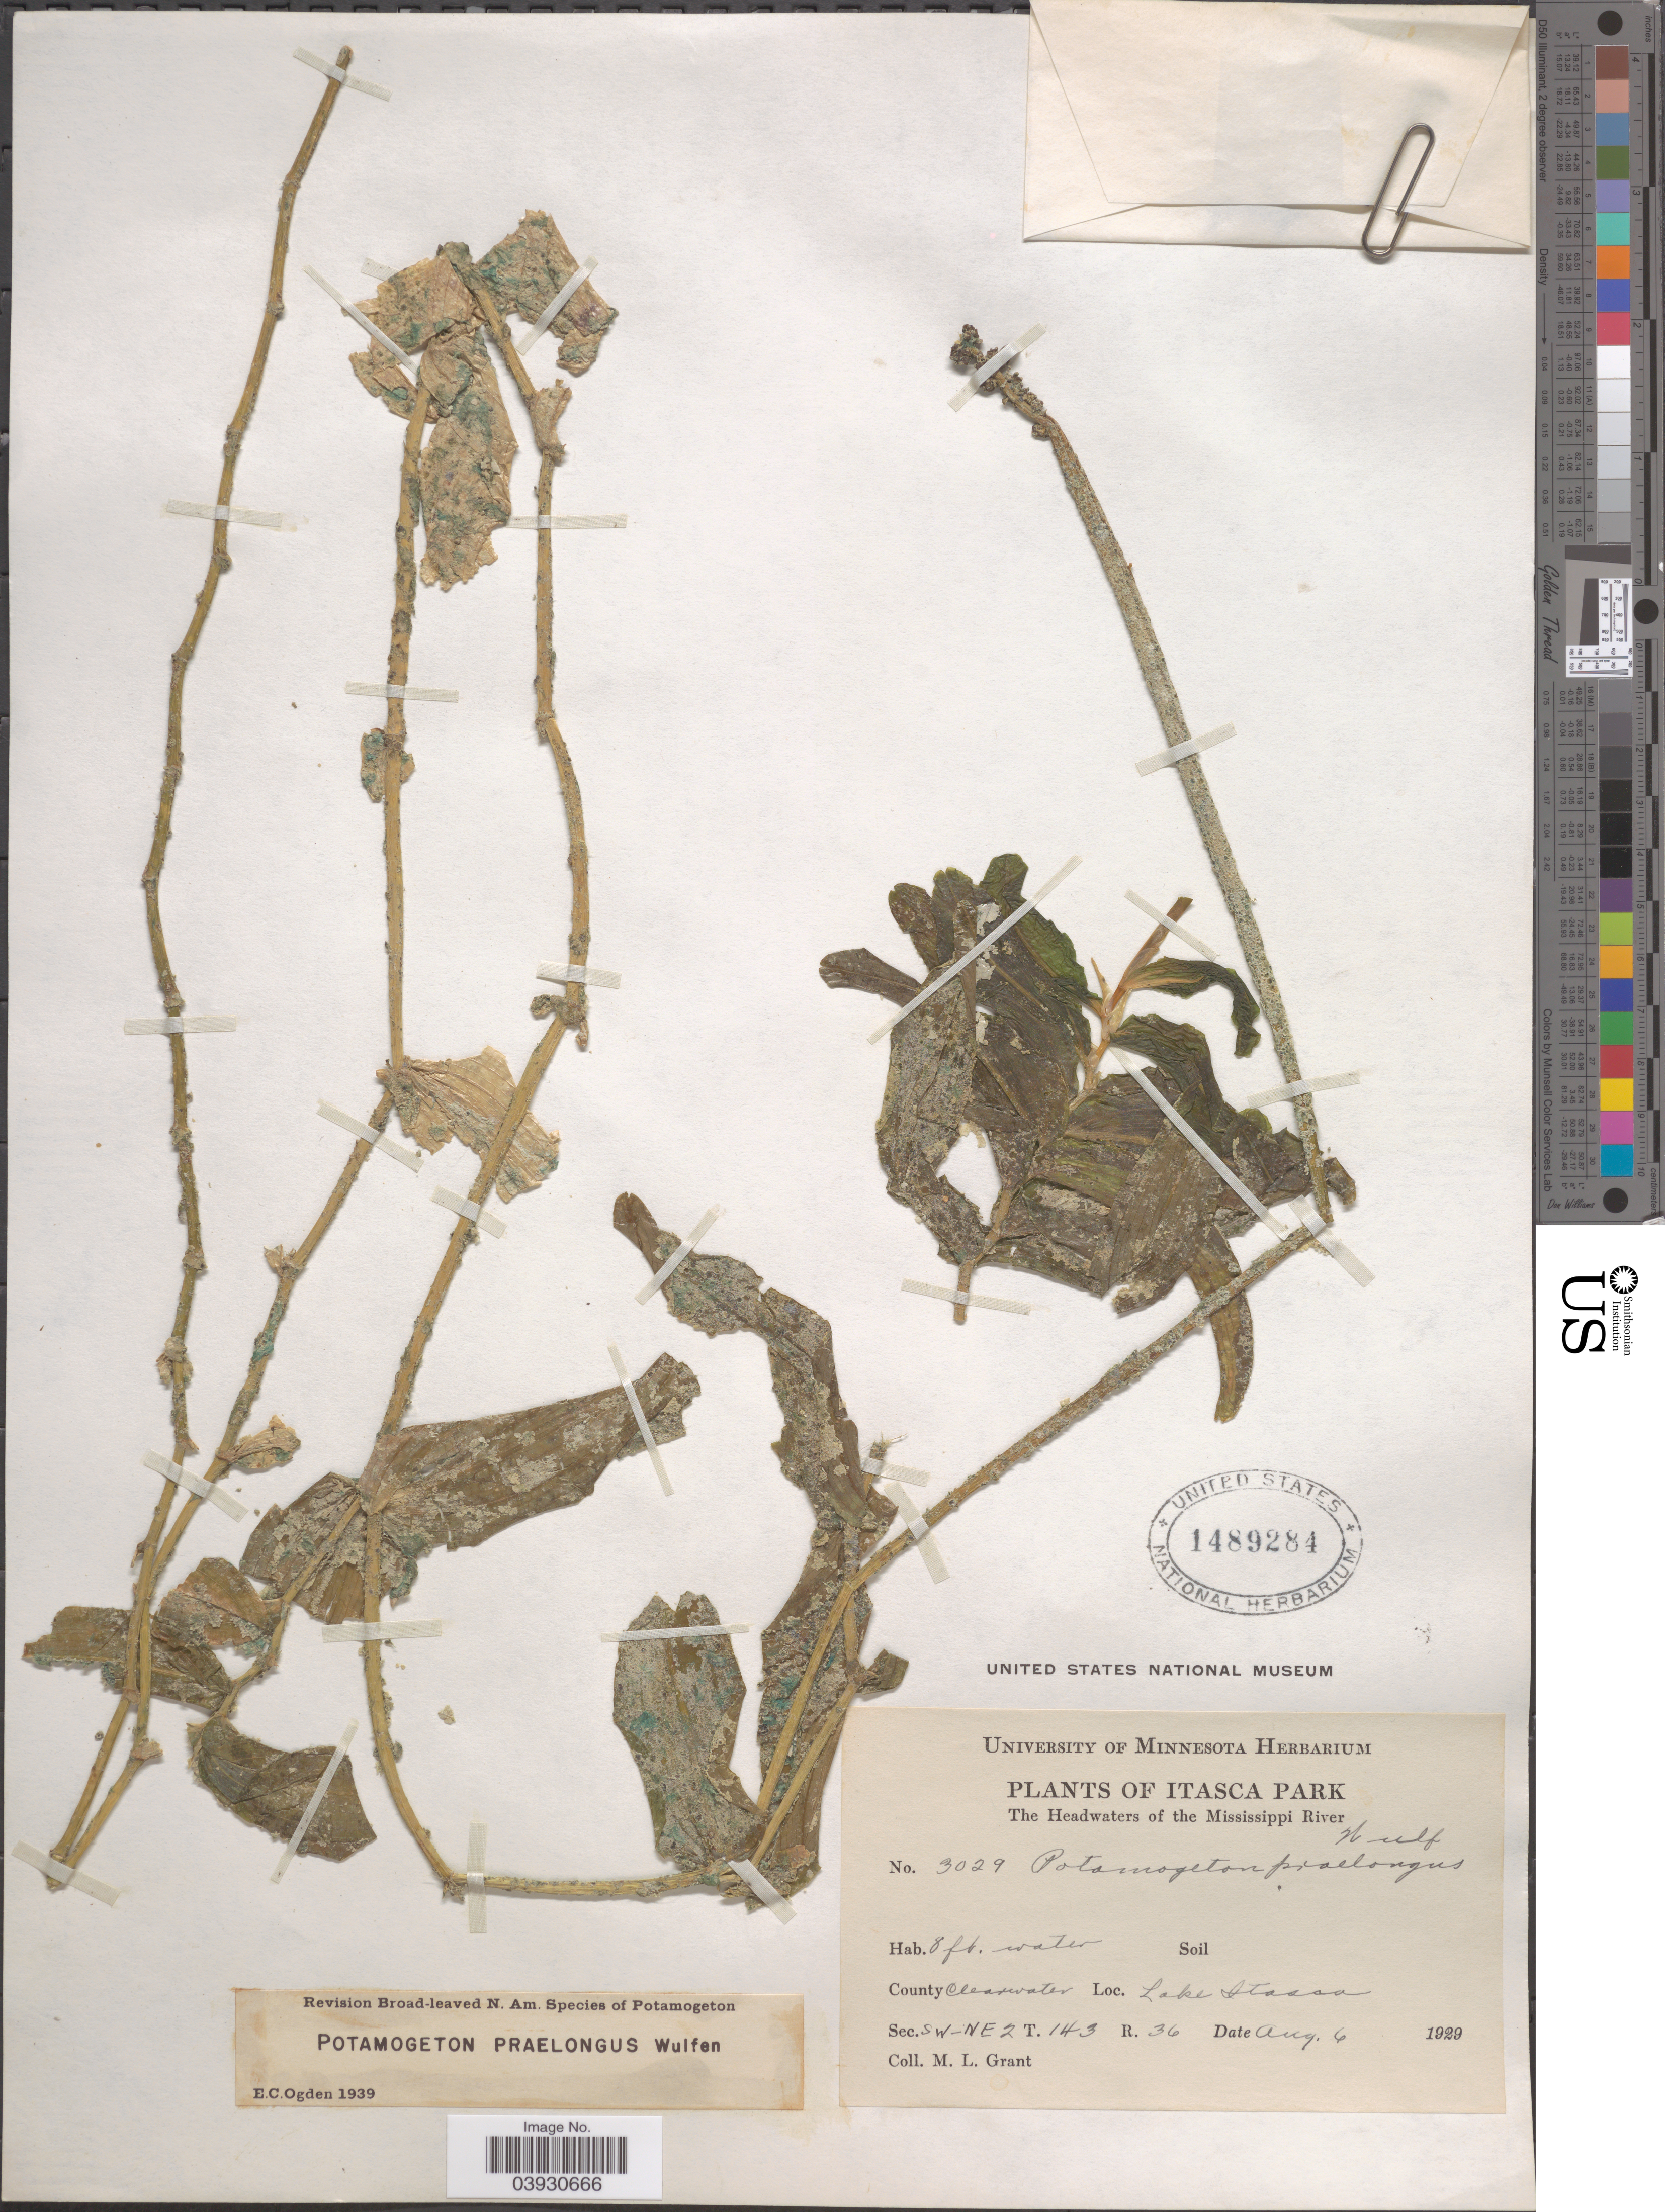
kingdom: Plantae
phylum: Tracheophyta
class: Liliopsida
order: Alismatales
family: Potamogetonaceae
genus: Potamogeton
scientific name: Potamogeton praelongus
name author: Wulfen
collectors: M. L. Grant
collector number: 3029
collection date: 1929-08-06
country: United States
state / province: Minnesota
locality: Itasca Park. The Headwaters of the Mississippi River. County Clearwater. Lake Itasca. Sec. SW-NE 2 T. 143 R.36.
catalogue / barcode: US 1489284